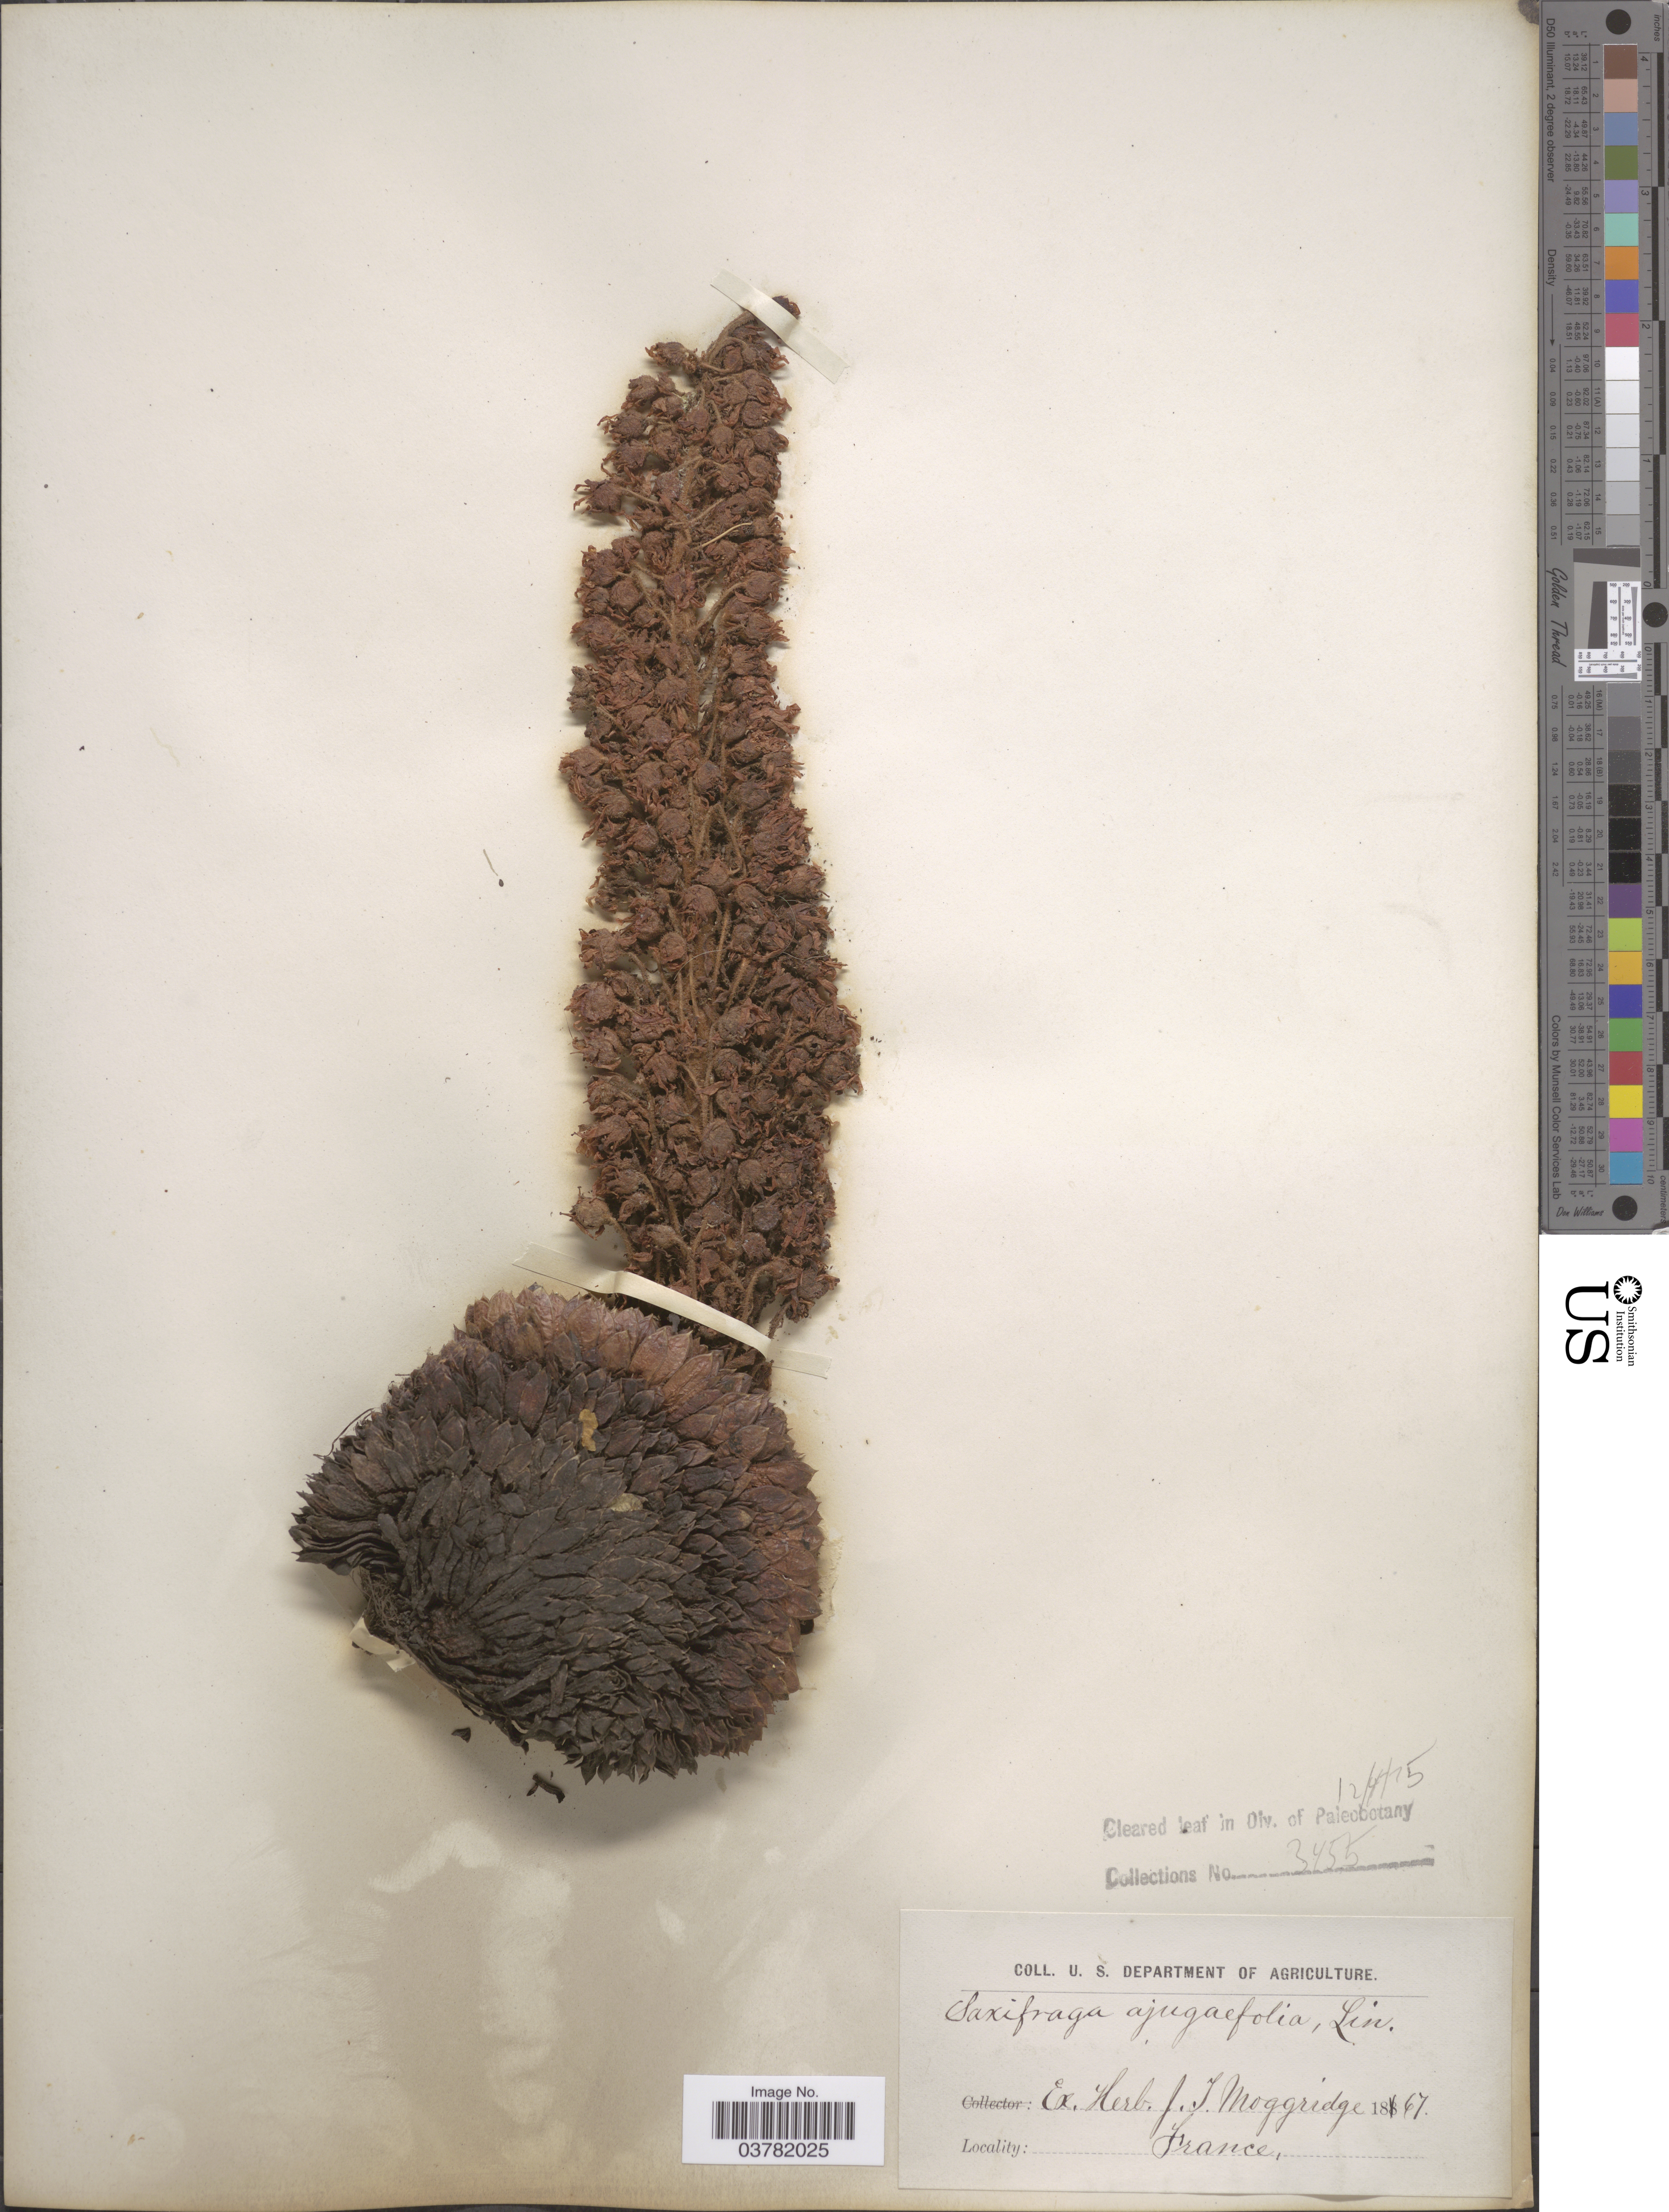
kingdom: Plantae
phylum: Tracheophyta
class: Magnoliopsida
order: Saxifragales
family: Saxifragaceae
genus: Saxifraga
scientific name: Saxifraga ajugifolia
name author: Wahlenb.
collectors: ex herb. J.T. Moggridge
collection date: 1867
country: France